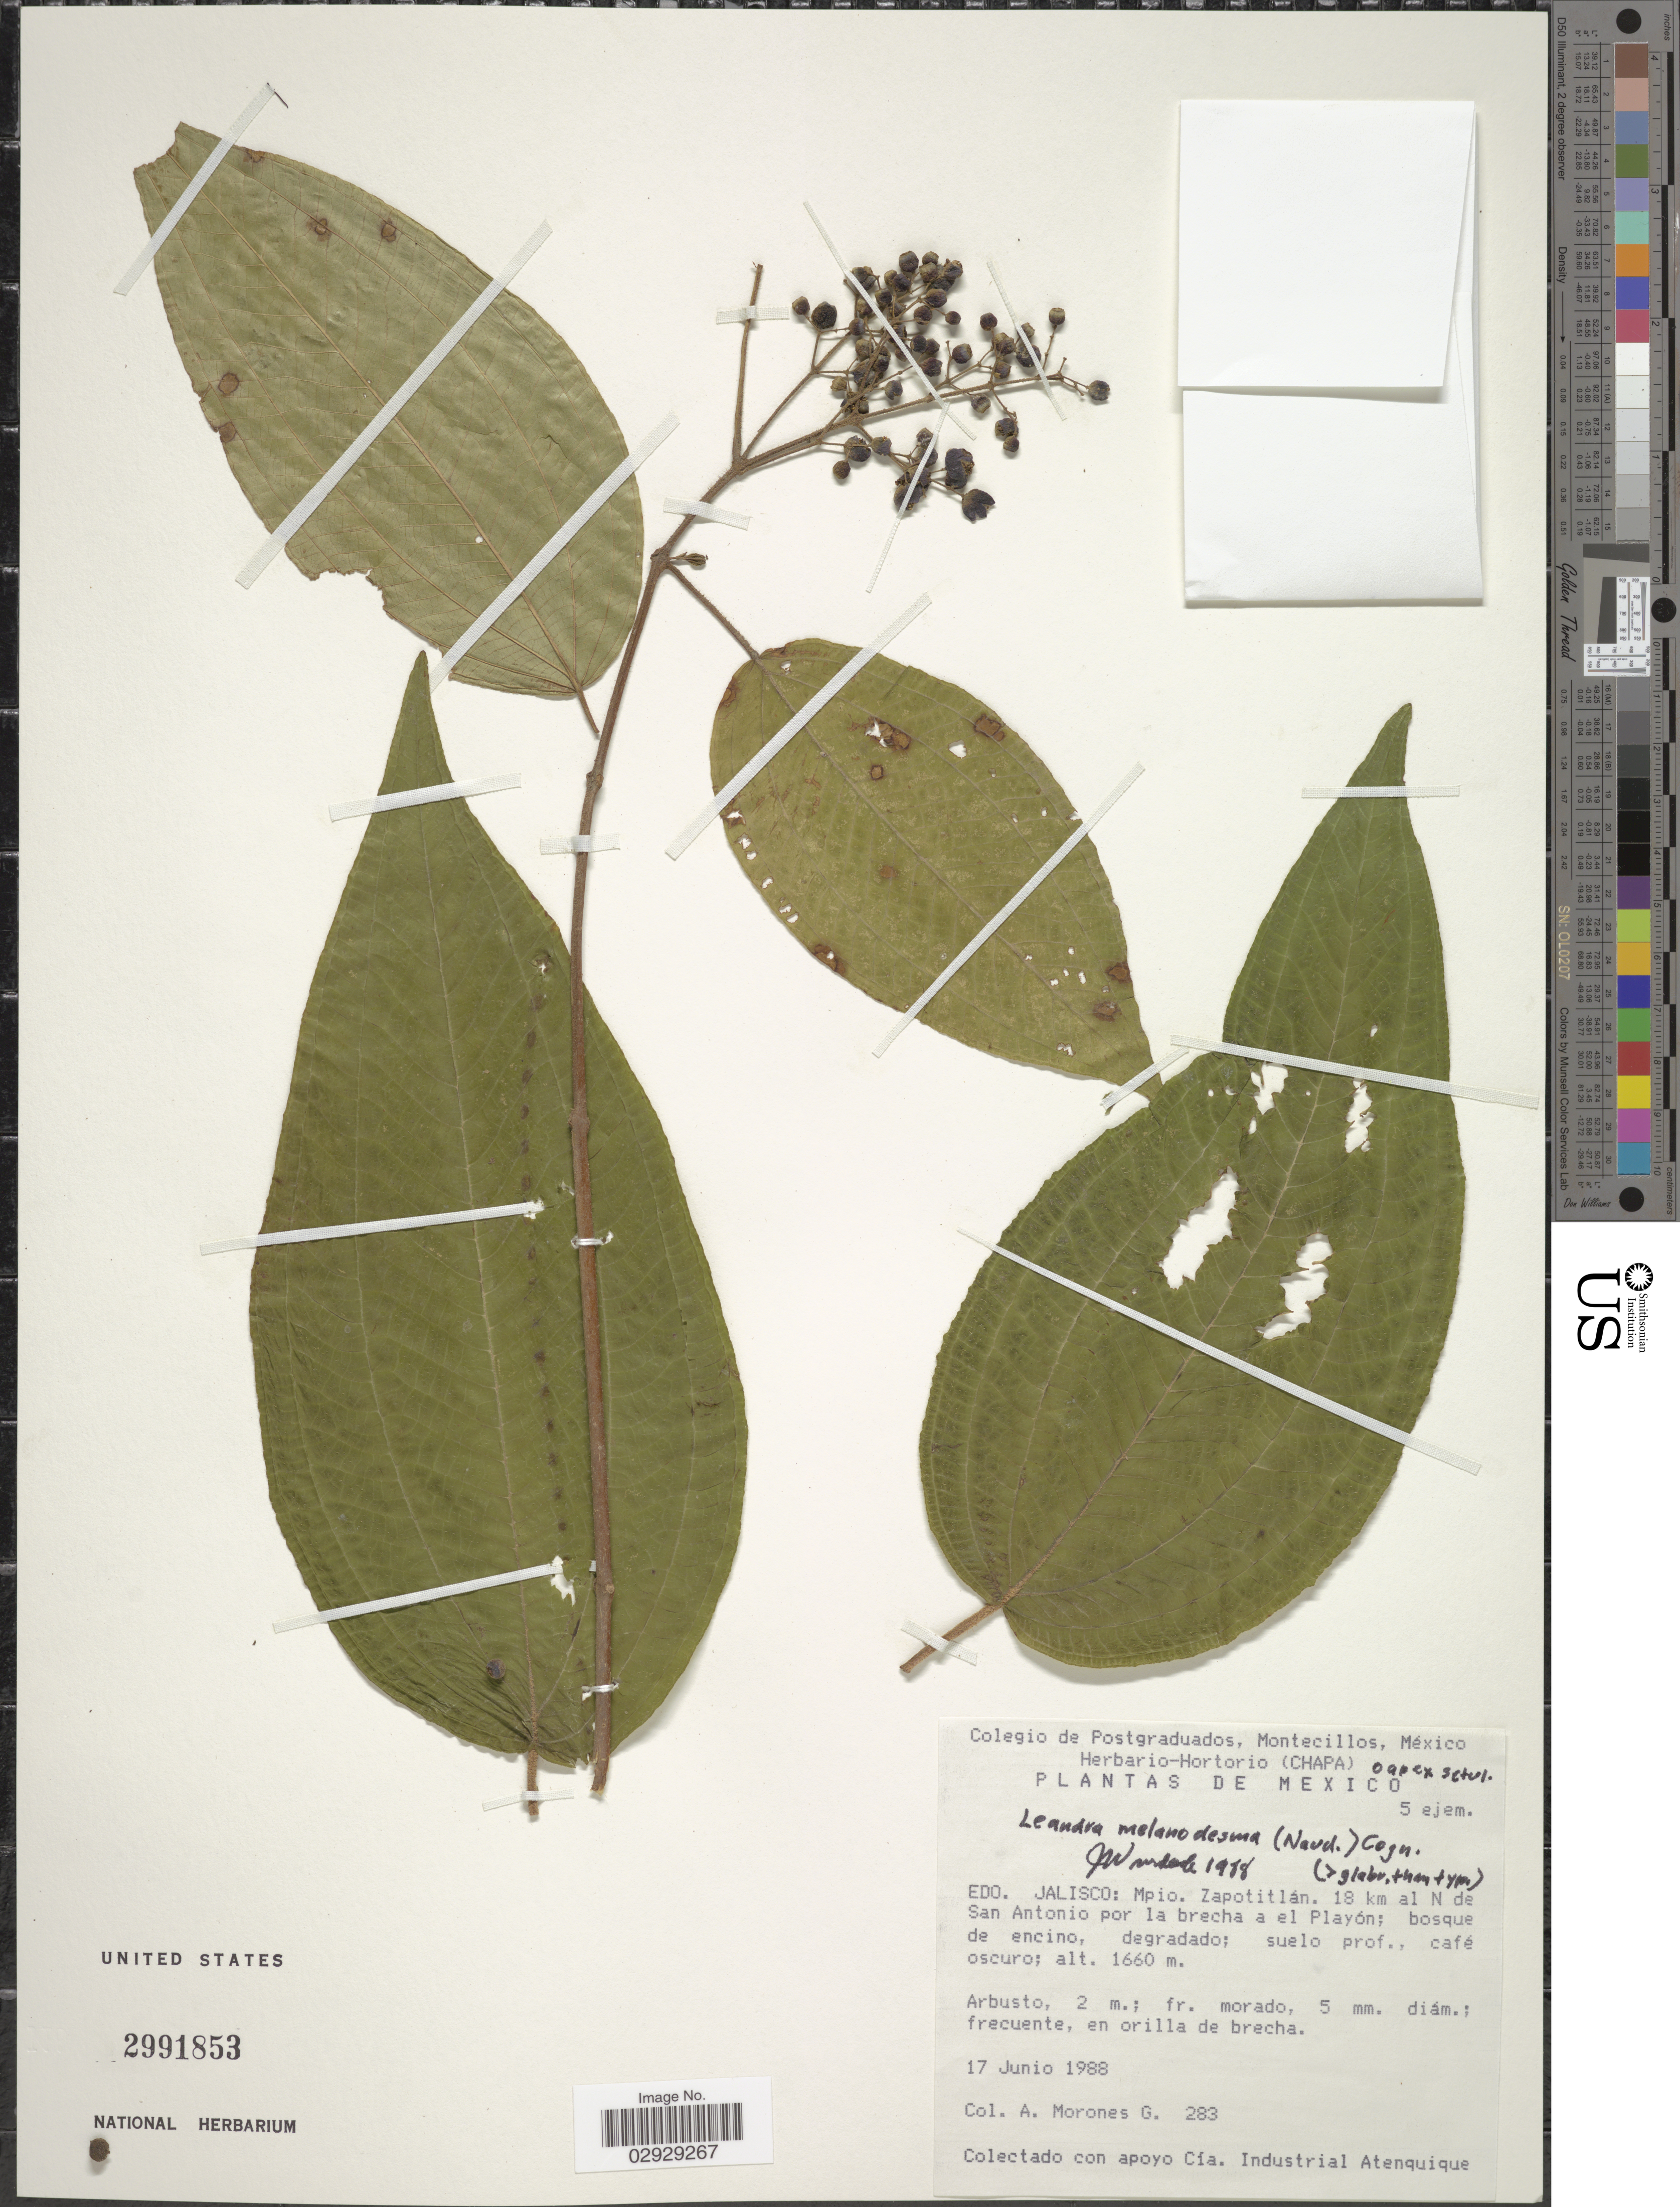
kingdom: Plantae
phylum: Tracheophyta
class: Magnoliopsida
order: Myrtales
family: Melastomataceae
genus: Leandra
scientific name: Leandra melanodesma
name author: (Naudin) Cogn.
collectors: A. Morones G.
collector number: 283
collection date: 1988-06-17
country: Mexico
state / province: Jalisco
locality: Mpio. Zapotitlán. 18 km al N de San Antonio por la brecha a el Playón.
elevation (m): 1660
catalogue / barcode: US 2991853